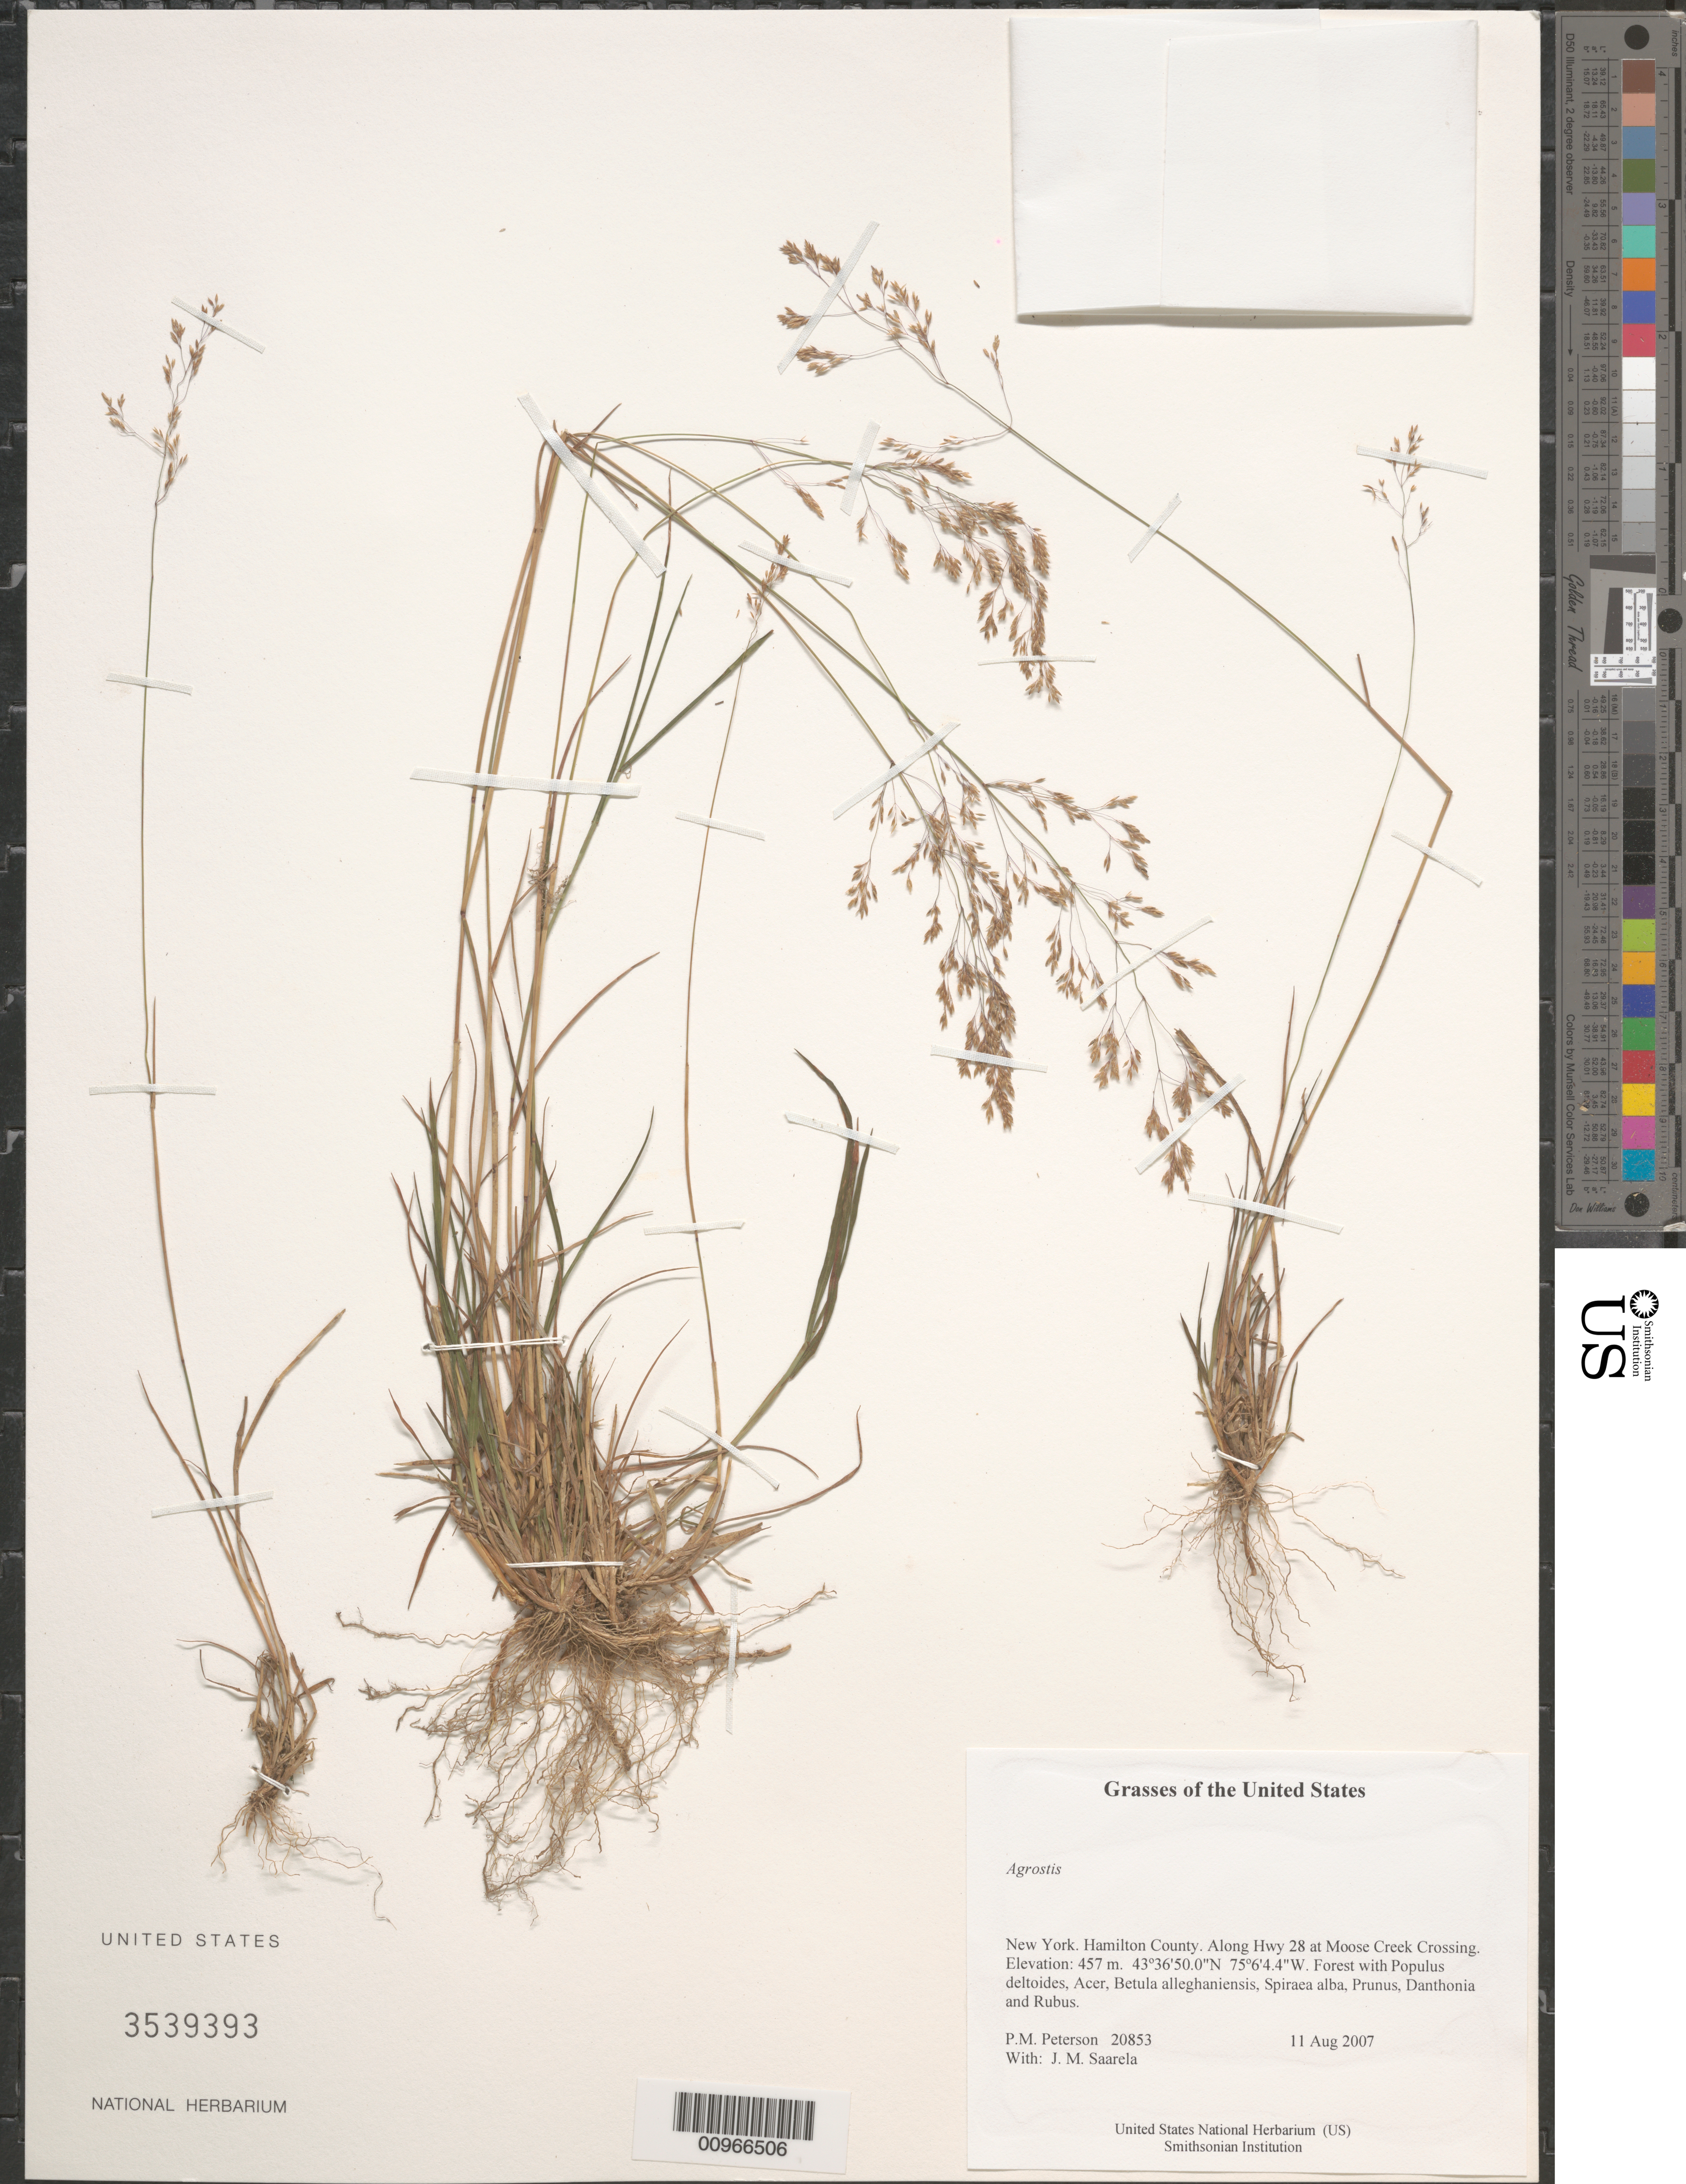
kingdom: Plantae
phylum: Tracheophyta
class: Liliopsida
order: Poales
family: Poaceae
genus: Agrostis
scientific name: Agrostis sp.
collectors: P. M. Peterson & J. Saarela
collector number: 20853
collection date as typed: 11 Aug 2007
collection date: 2007-08-11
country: United States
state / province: New York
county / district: Hamilton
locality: Along Hwy 28 at Moose Creek Crossing.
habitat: Forest with Populus deltoides, Acer, Betula alleghaniensis, Spiraea alba, Prunus, Danthonia and Rubus.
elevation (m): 457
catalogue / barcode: US 3539393